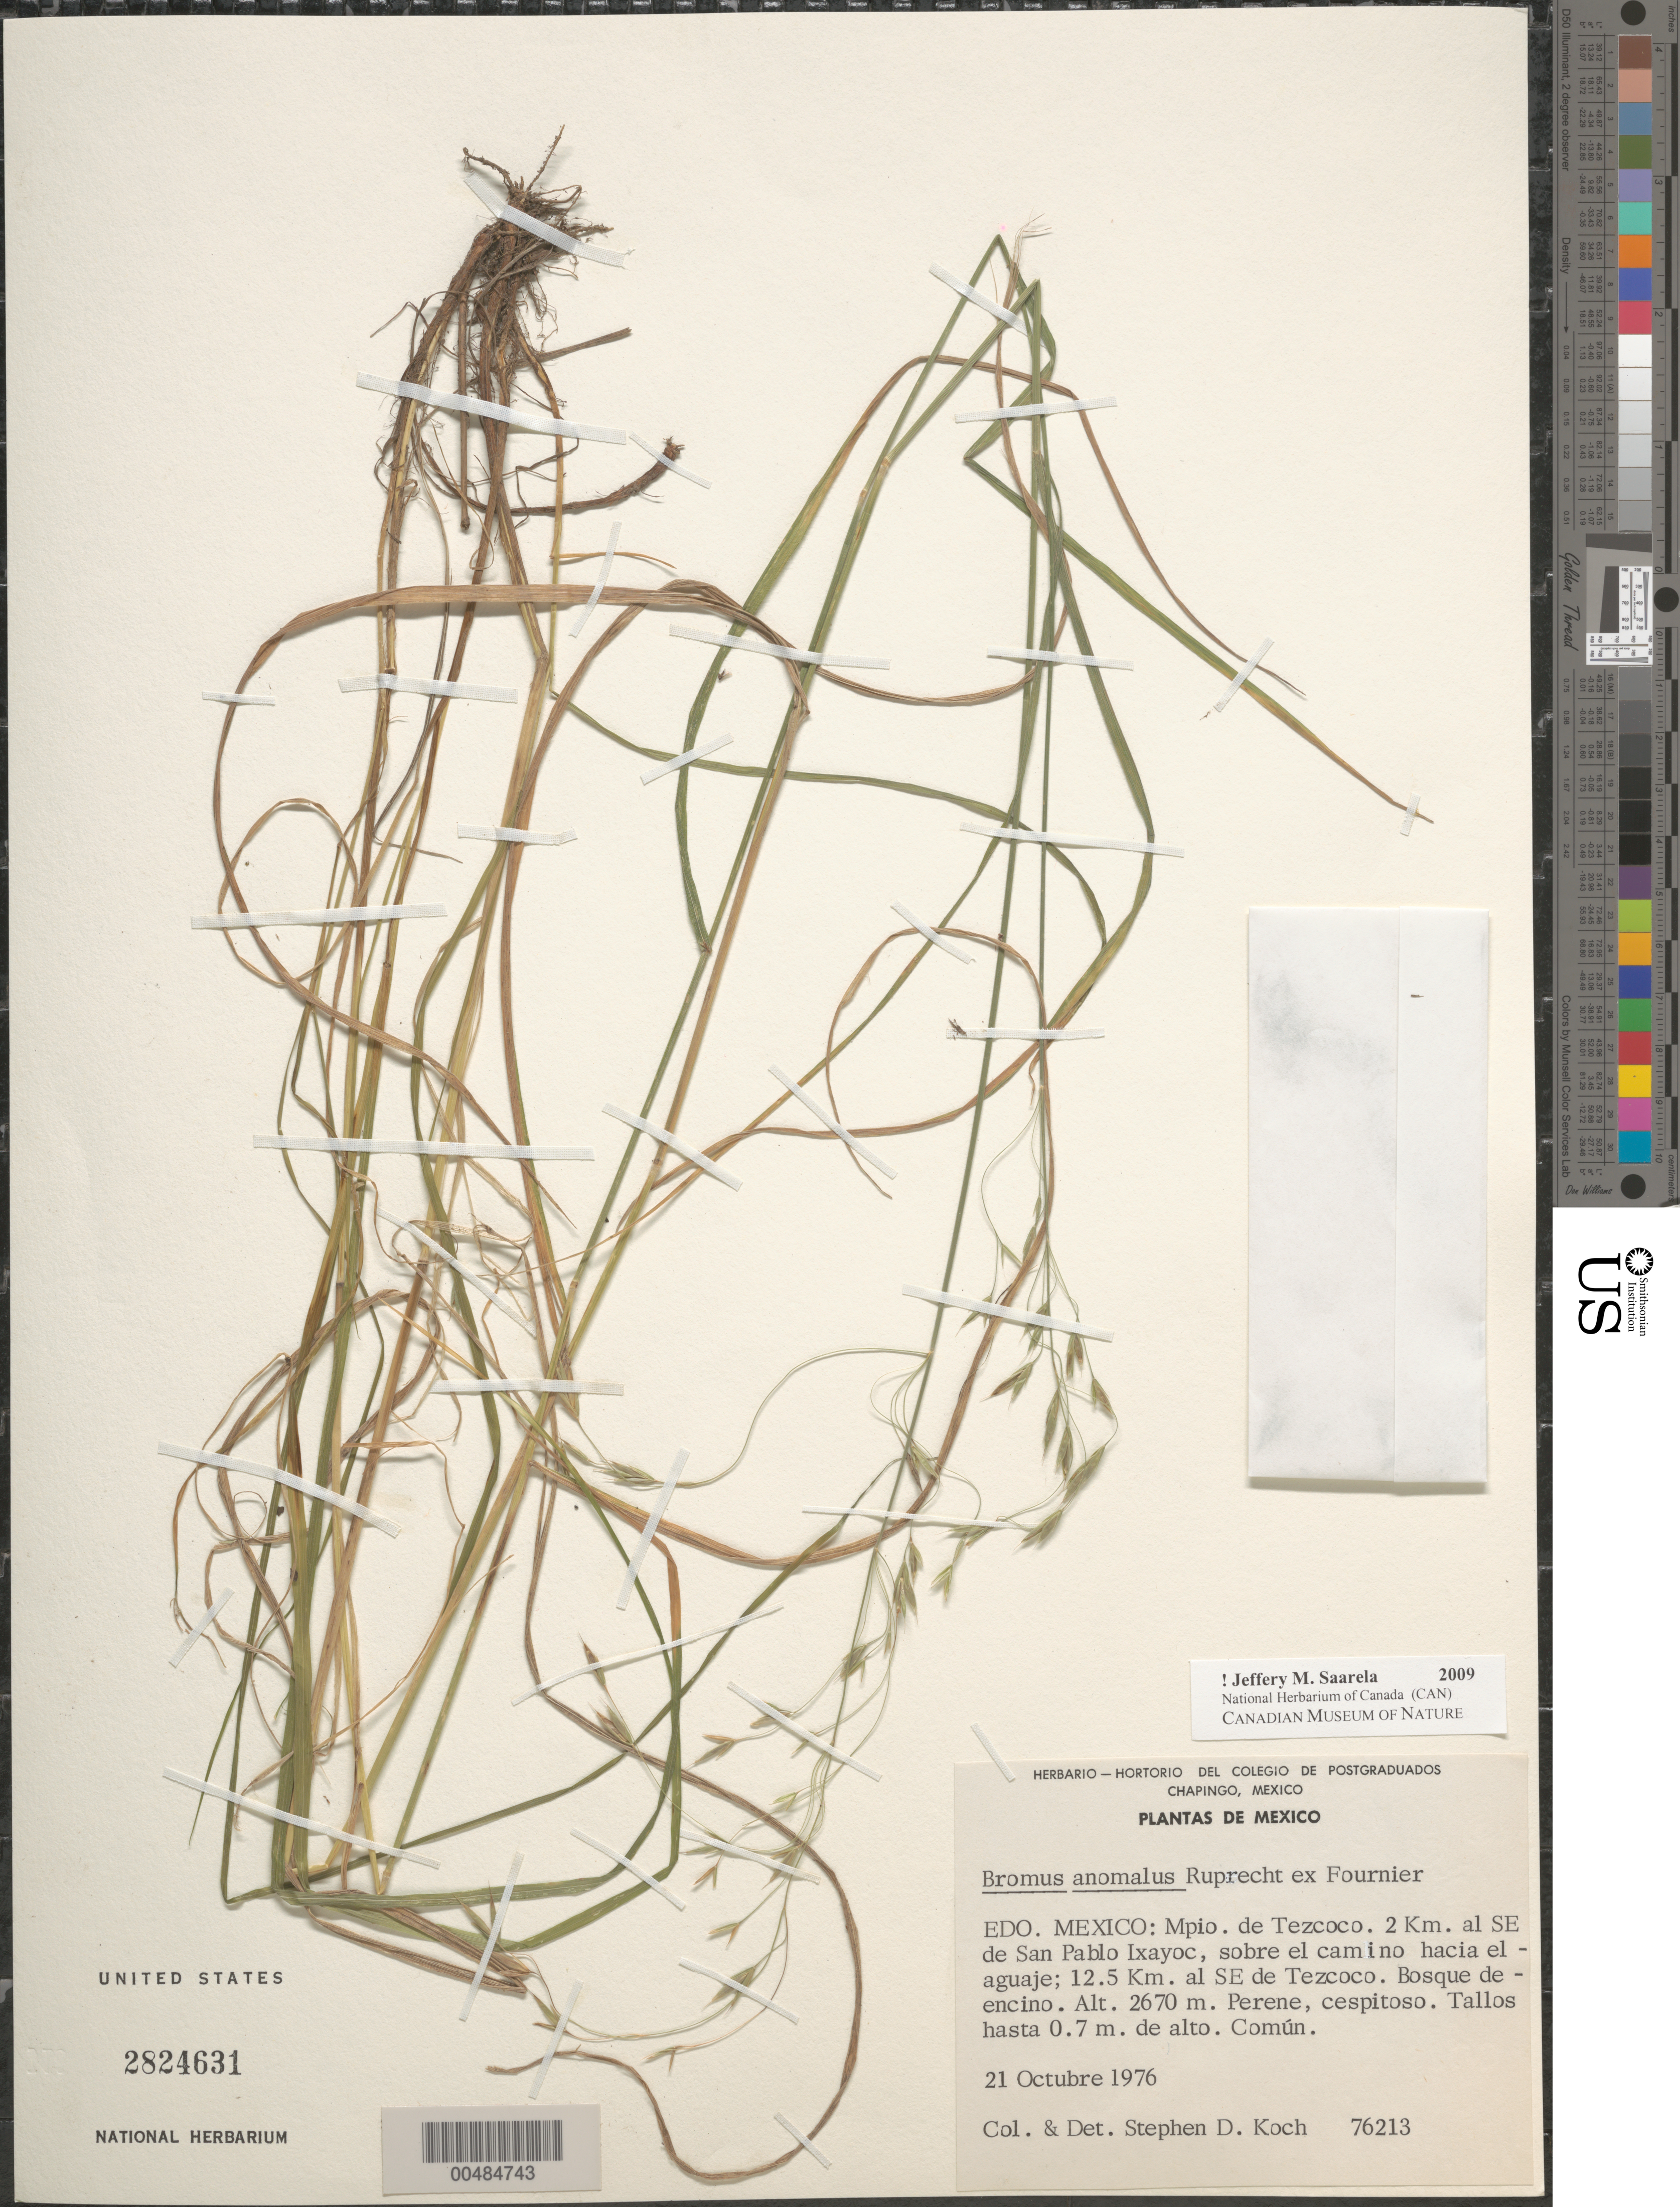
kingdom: Plantae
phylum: Tracheophyta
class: Liliopsida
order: Poales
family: Poaceae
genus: Bromus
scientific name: Bromus anomalus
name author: Rupr. ex E. Fourn.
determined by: Koch, S. D.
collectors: S. D. Koch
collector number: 76213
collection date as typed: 21 Oct 1976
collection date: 1976-10-21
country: Mexico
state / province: México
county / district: Texcoco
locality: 2 km al SE de San Pablo Ixayoc, sobre el camino hacia el aguaje, 12.5 km al SE de Tezcoco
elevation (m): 2670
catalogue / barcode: US 2824631